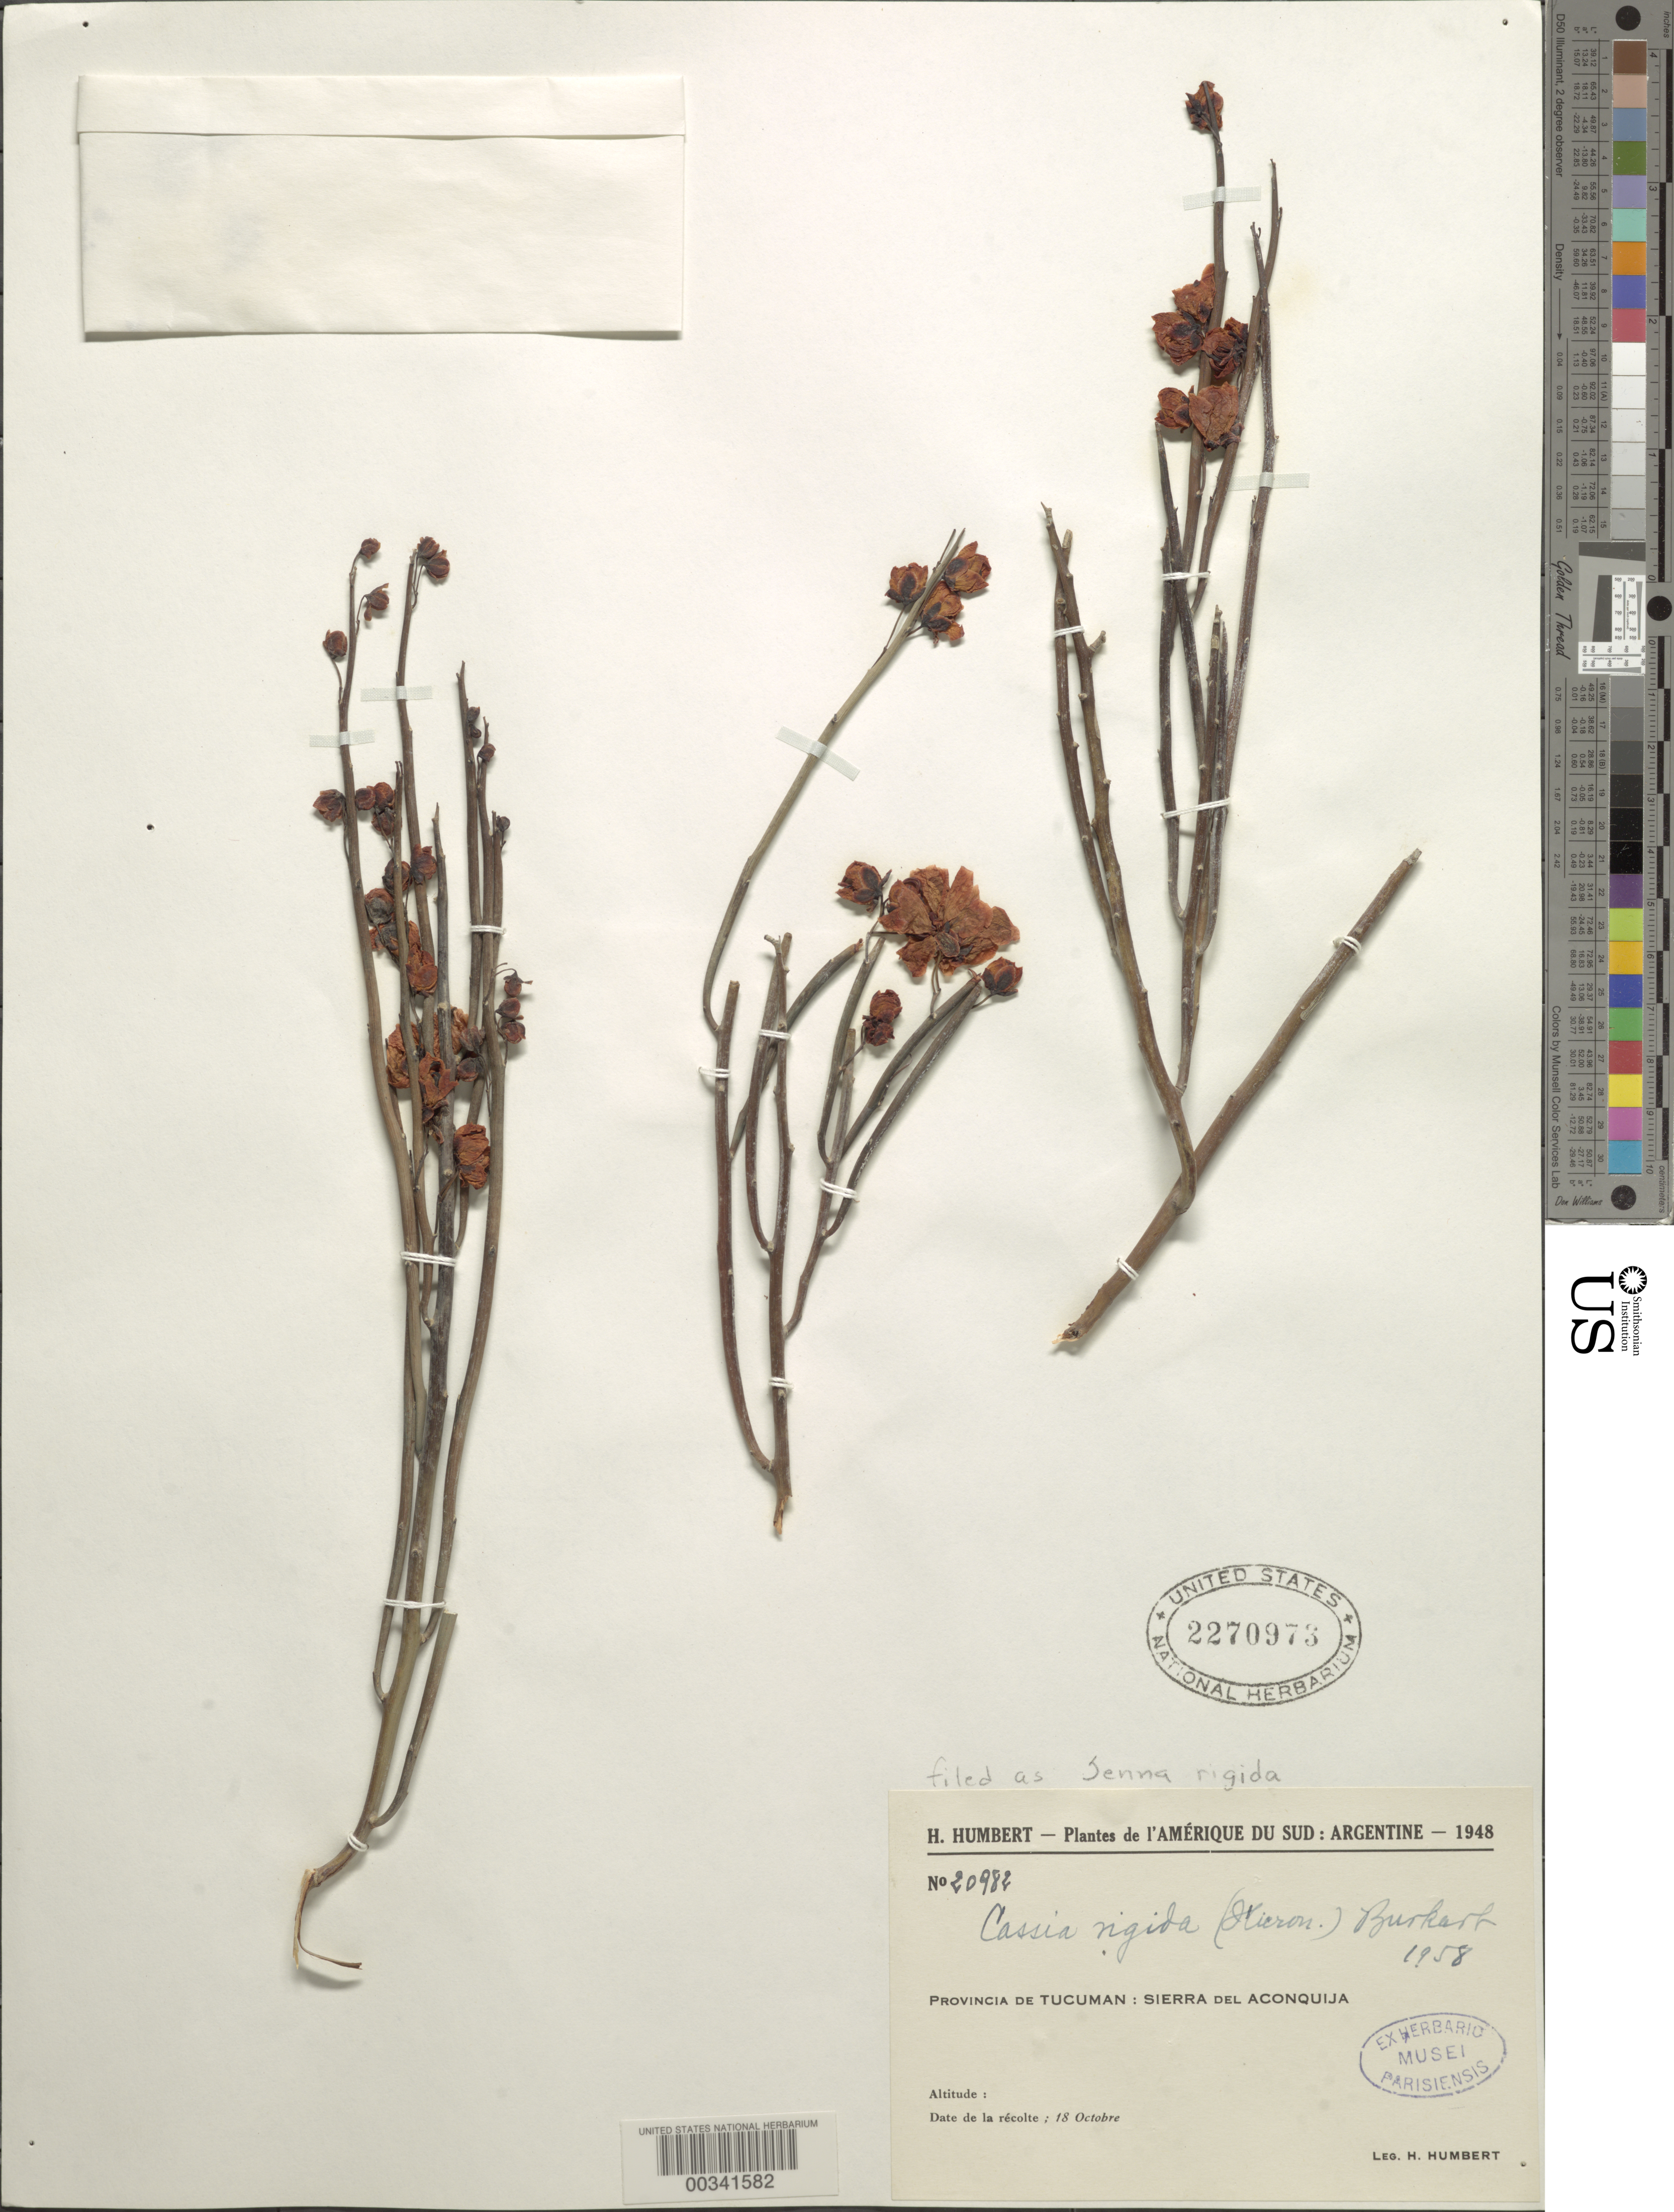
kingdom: Plantae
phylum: Tracheophyta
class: Magnoliopsida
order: Fabales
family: Fabaceae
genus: Senna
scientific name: Senna rigida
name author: (Hieron.) H.S. Irwin & Barneby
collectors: H. Humbert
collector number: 20982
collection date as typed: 18 Oct 1948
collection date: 1948-10-18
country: Argentina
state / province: Tucumán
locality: Sierra del Aconquija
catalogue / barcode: US 2270973